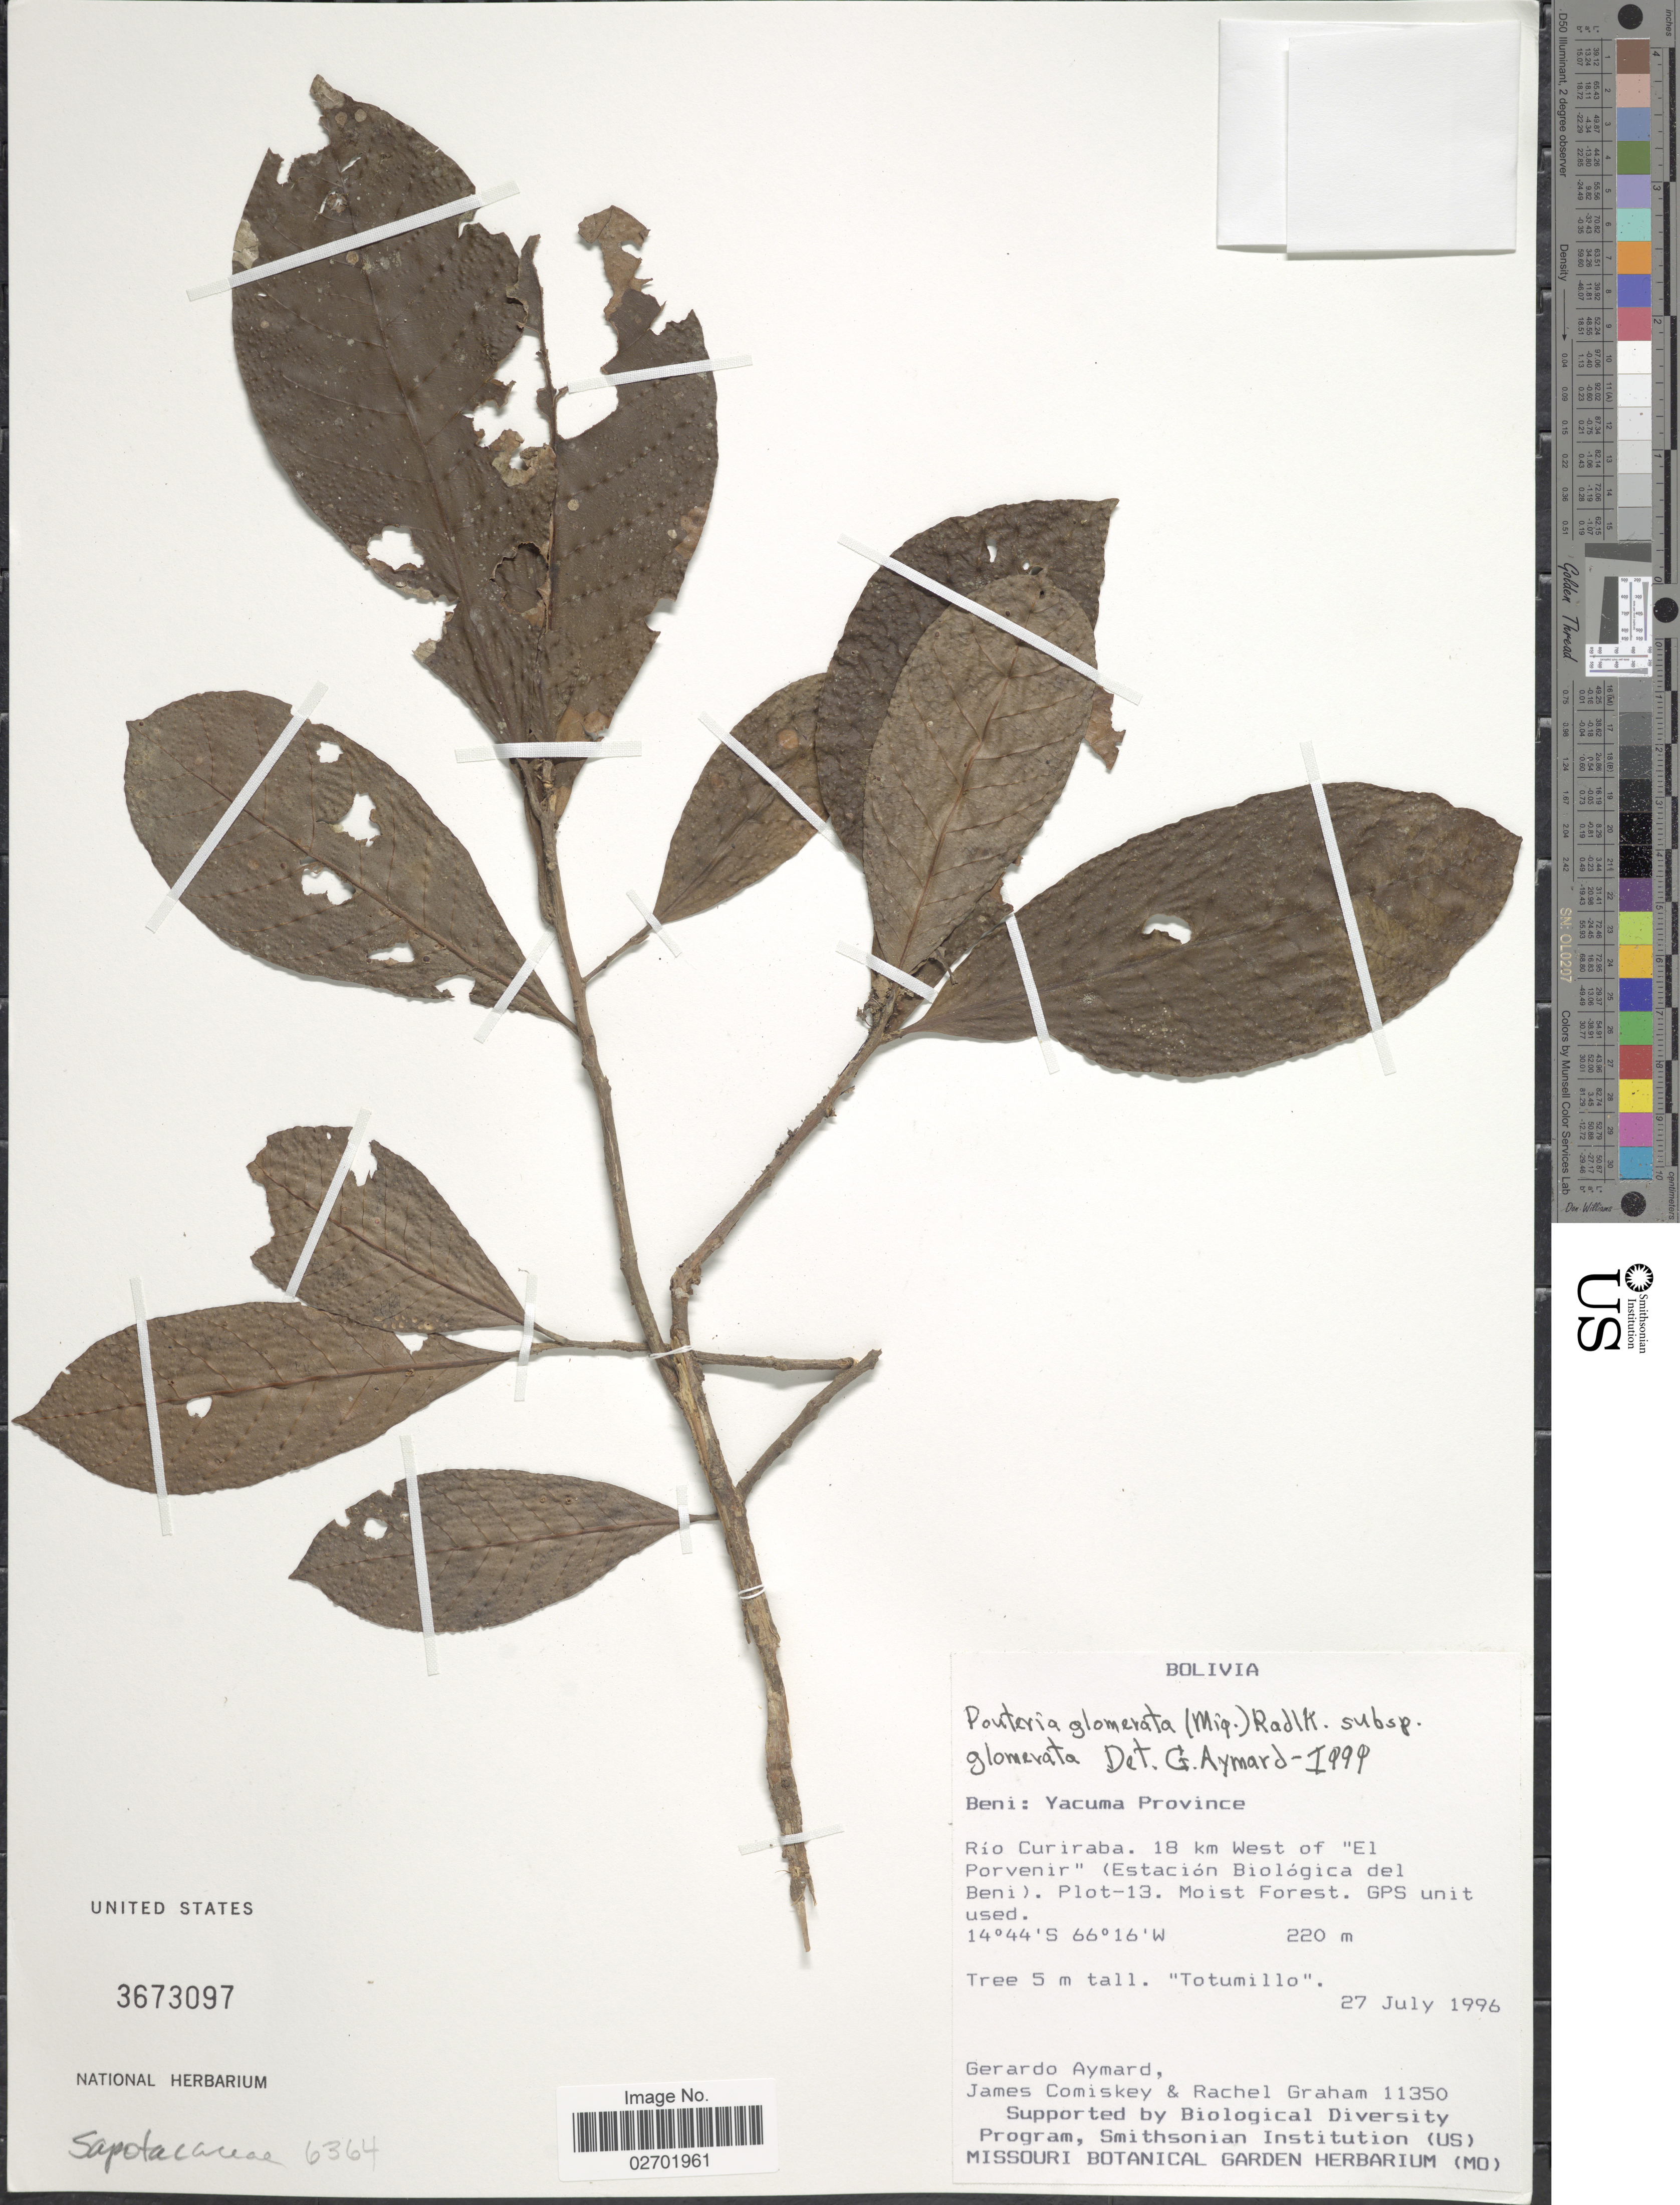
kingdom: Plantae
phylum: Tracheophyta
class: Magnoliopsida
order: Ericales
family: Sapotaceae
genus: Pouteria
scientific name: Pouteria glomerata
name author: (Miq.) Radlk.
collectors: G. A. Aymard, J. A. Comiskey & R. Graham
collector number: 11350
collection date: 1996-07-27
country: Bolivia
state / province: Beni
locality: Yacuma Province, Río Curiraba. 18 km West of 'El Porvenir' (Estación Biológica del Beni) Plot-13. Moist forest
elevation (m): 220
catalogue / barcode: US 3673097